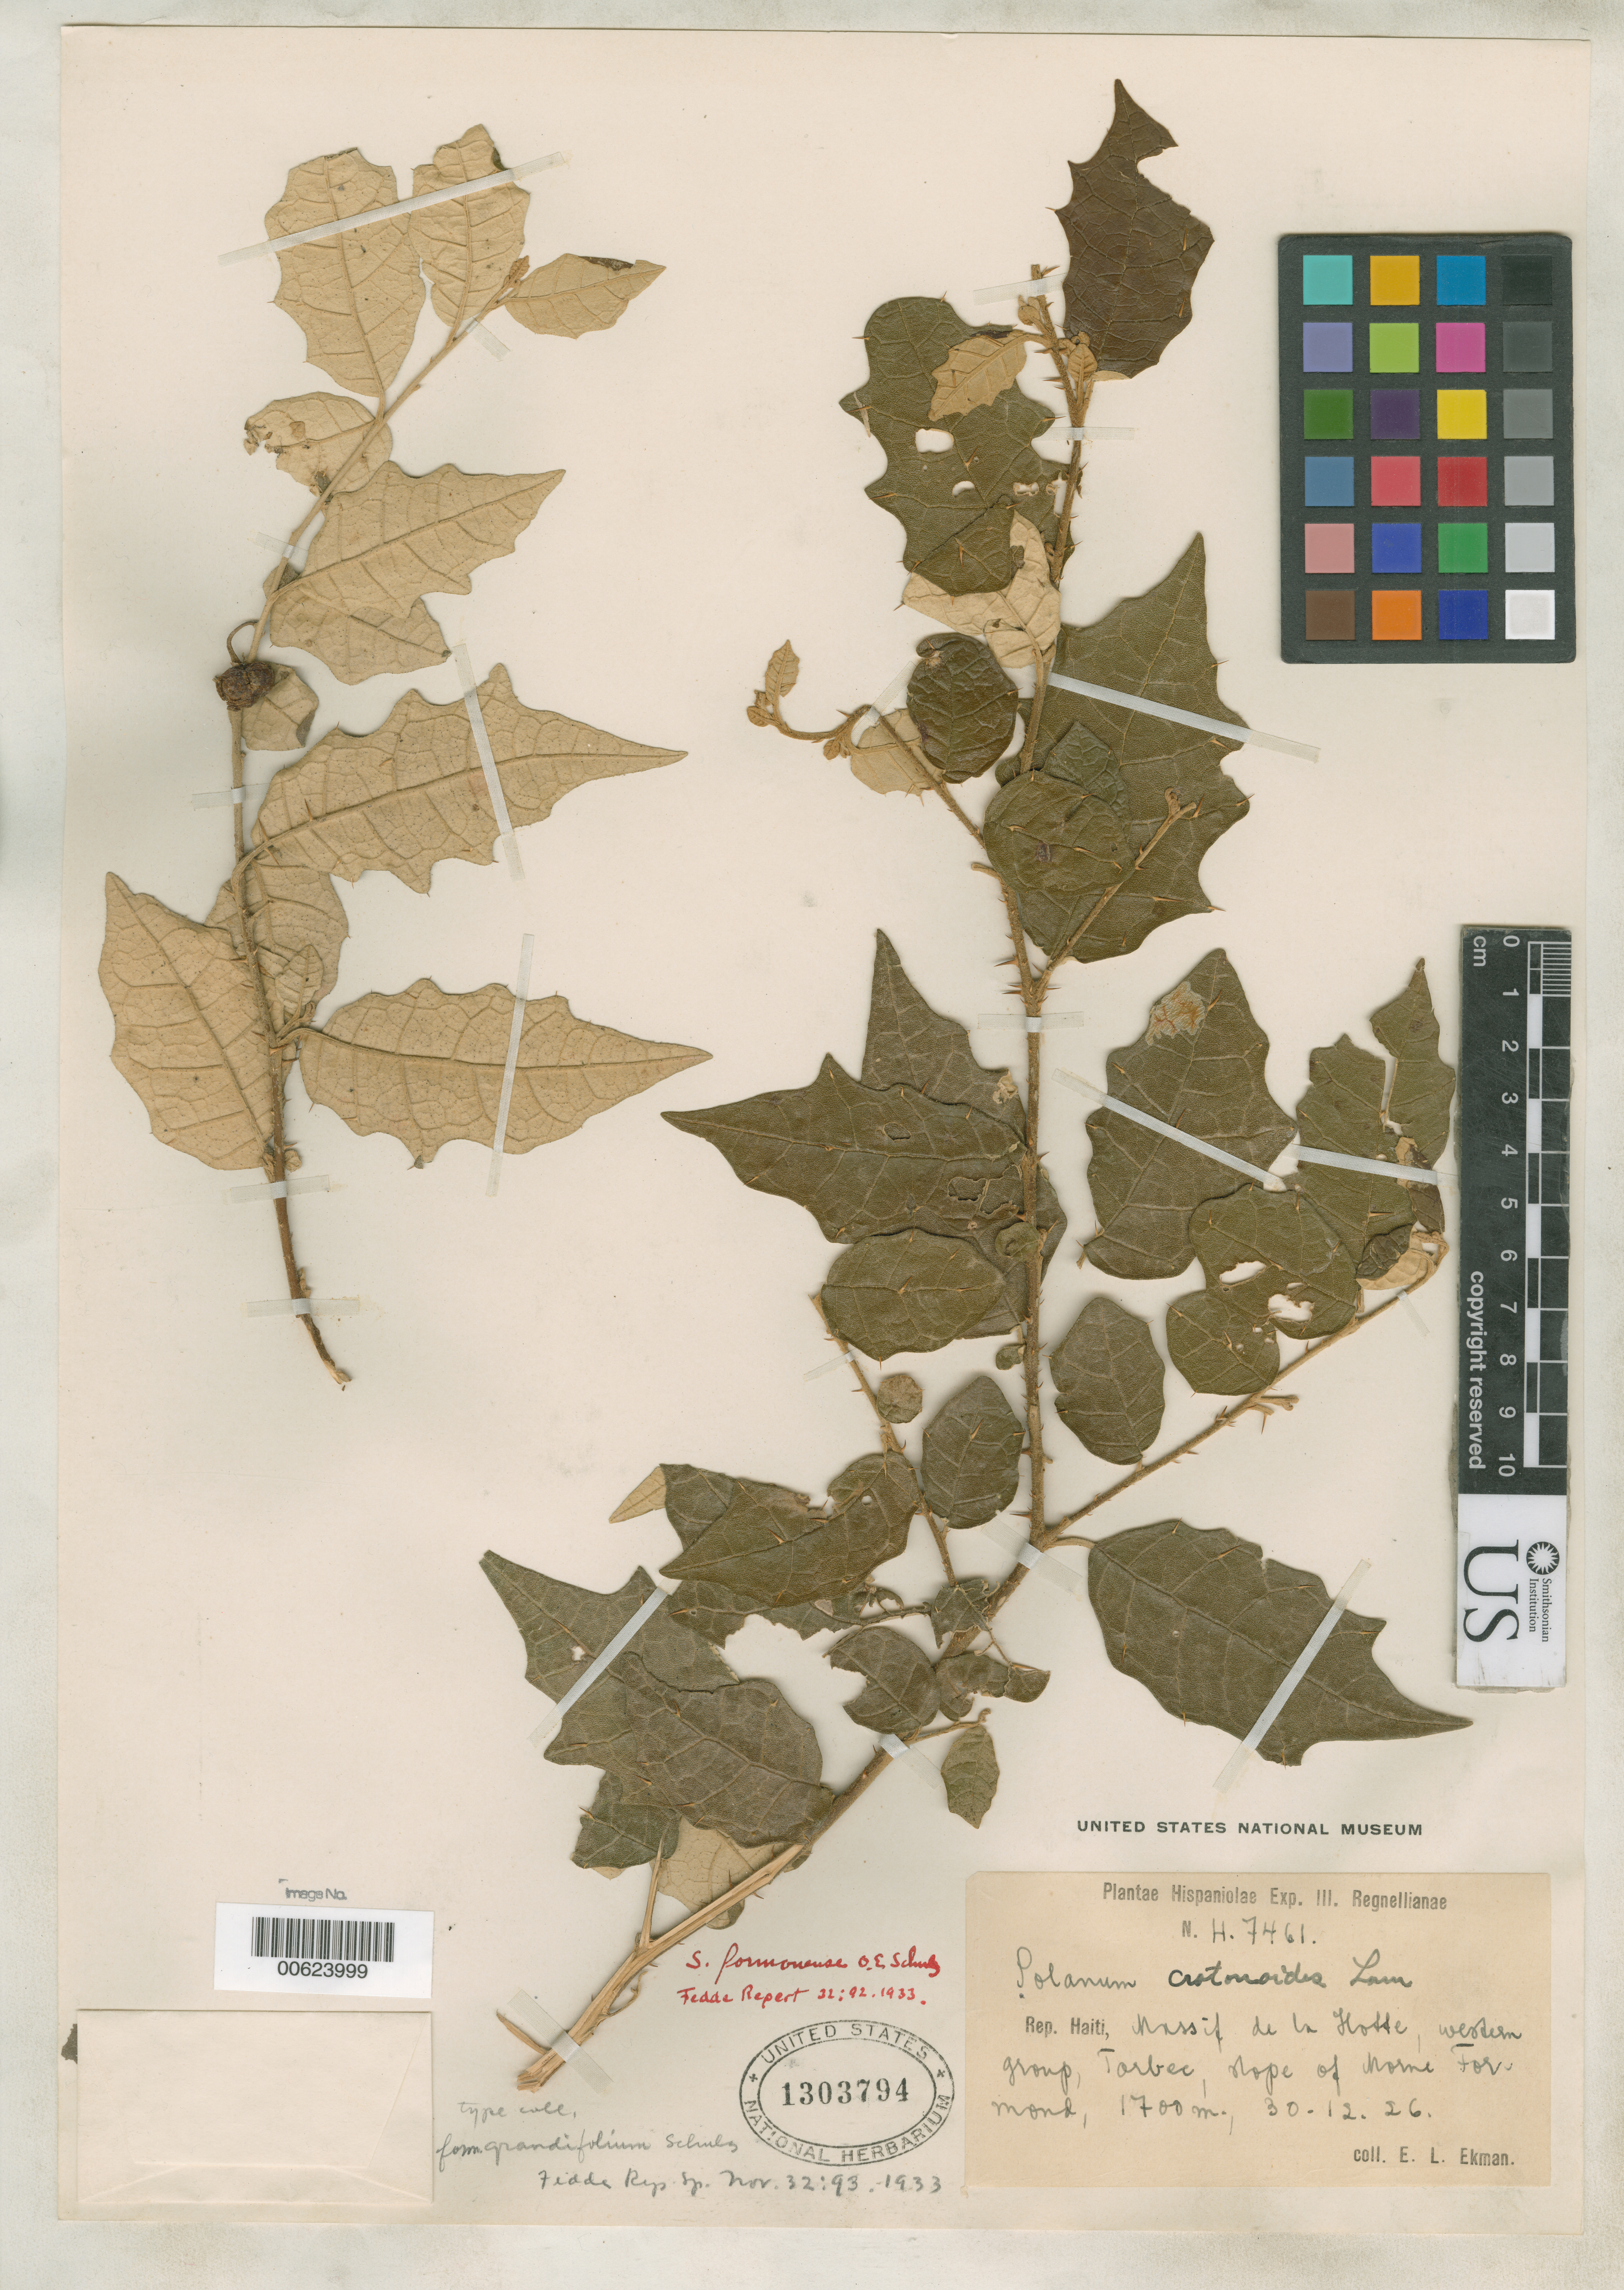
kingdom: Plantae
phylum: Tracheophyta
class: Magnoliopsida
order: Solanales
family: Solanaceae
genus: Solanum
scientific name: Solanum formonense f. grandifolium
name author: O.E. Schulz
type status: Isotype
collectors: E. L. Ekman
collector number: H 7461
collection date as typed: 30 Dec 1926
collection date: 1926-12-30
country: Haiti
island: Hispaniola Island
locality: Massif de la Hotte, Torbec, slope of Tor Mond.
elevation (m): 1700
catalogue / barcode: US 1303794